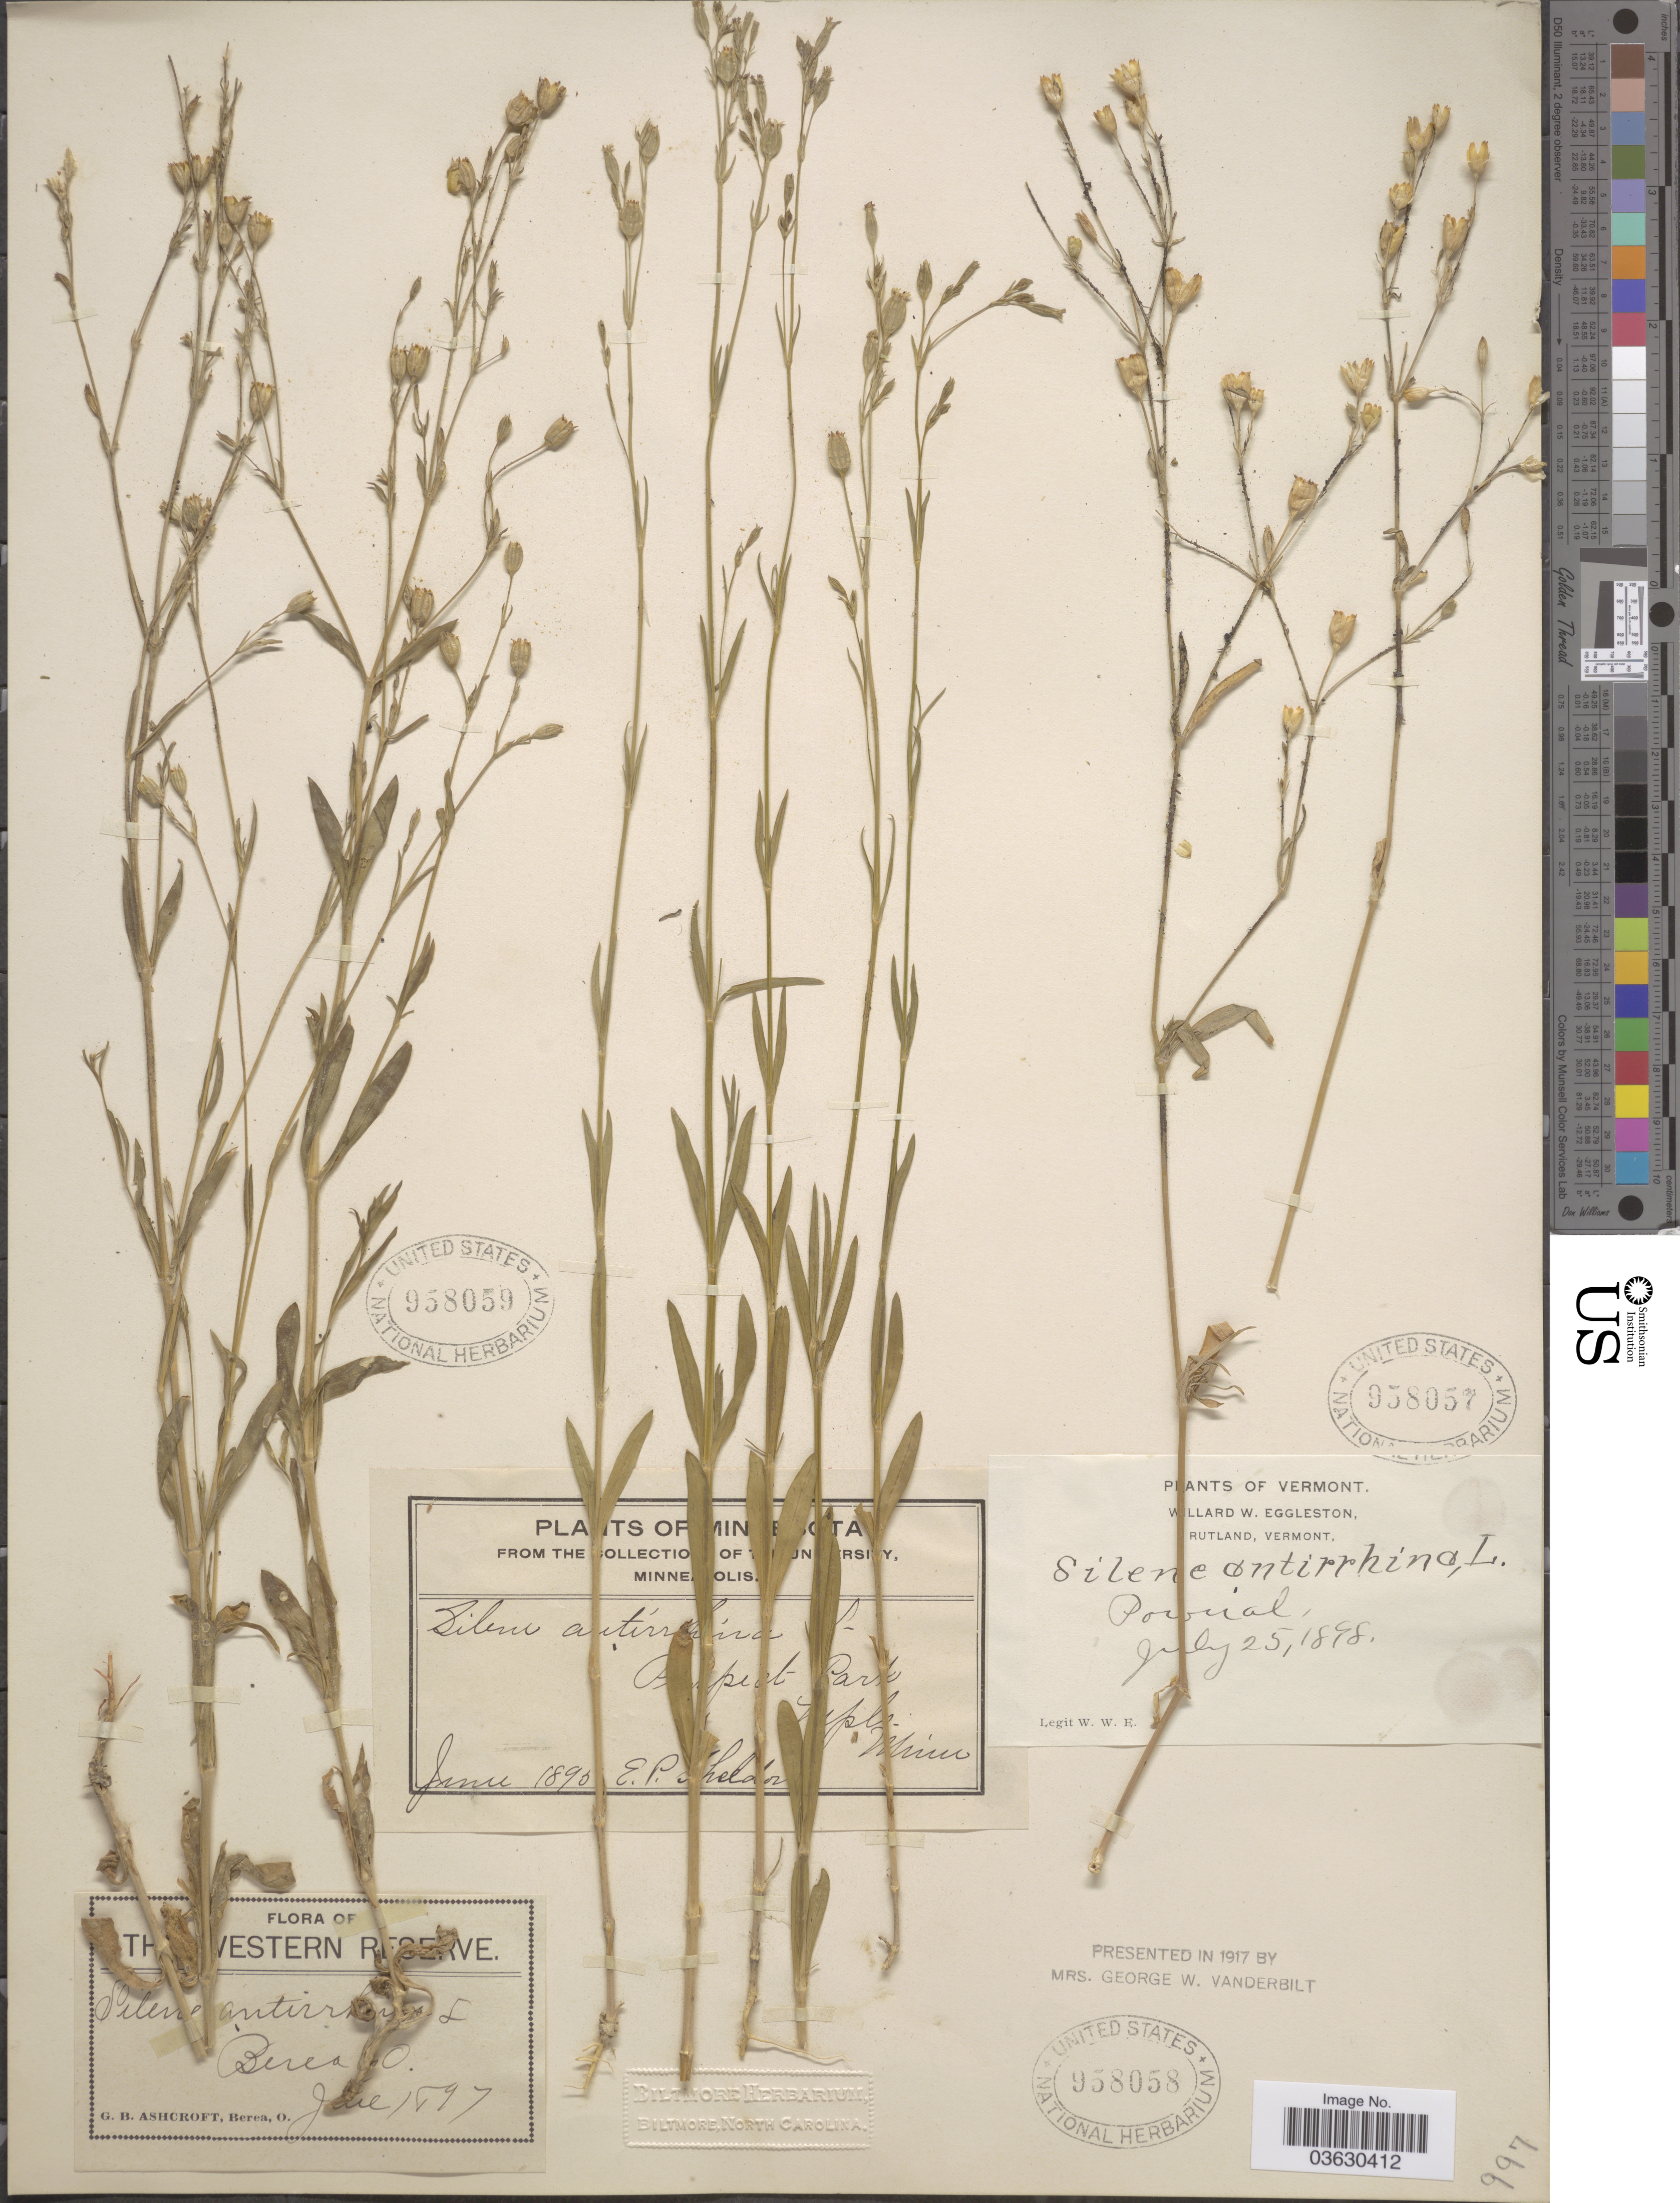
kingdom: Plantae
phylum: Tracheophyta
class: Magnoliopsida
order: Caryophyllales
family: Caryophyllaceae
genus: Silene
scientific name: Silene antirrhina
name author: L.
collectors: E. P. Sheldon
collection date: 1895-06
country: United States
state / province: Minnesota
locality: Prospect Park, Mpls.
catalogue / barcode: US 958059-3